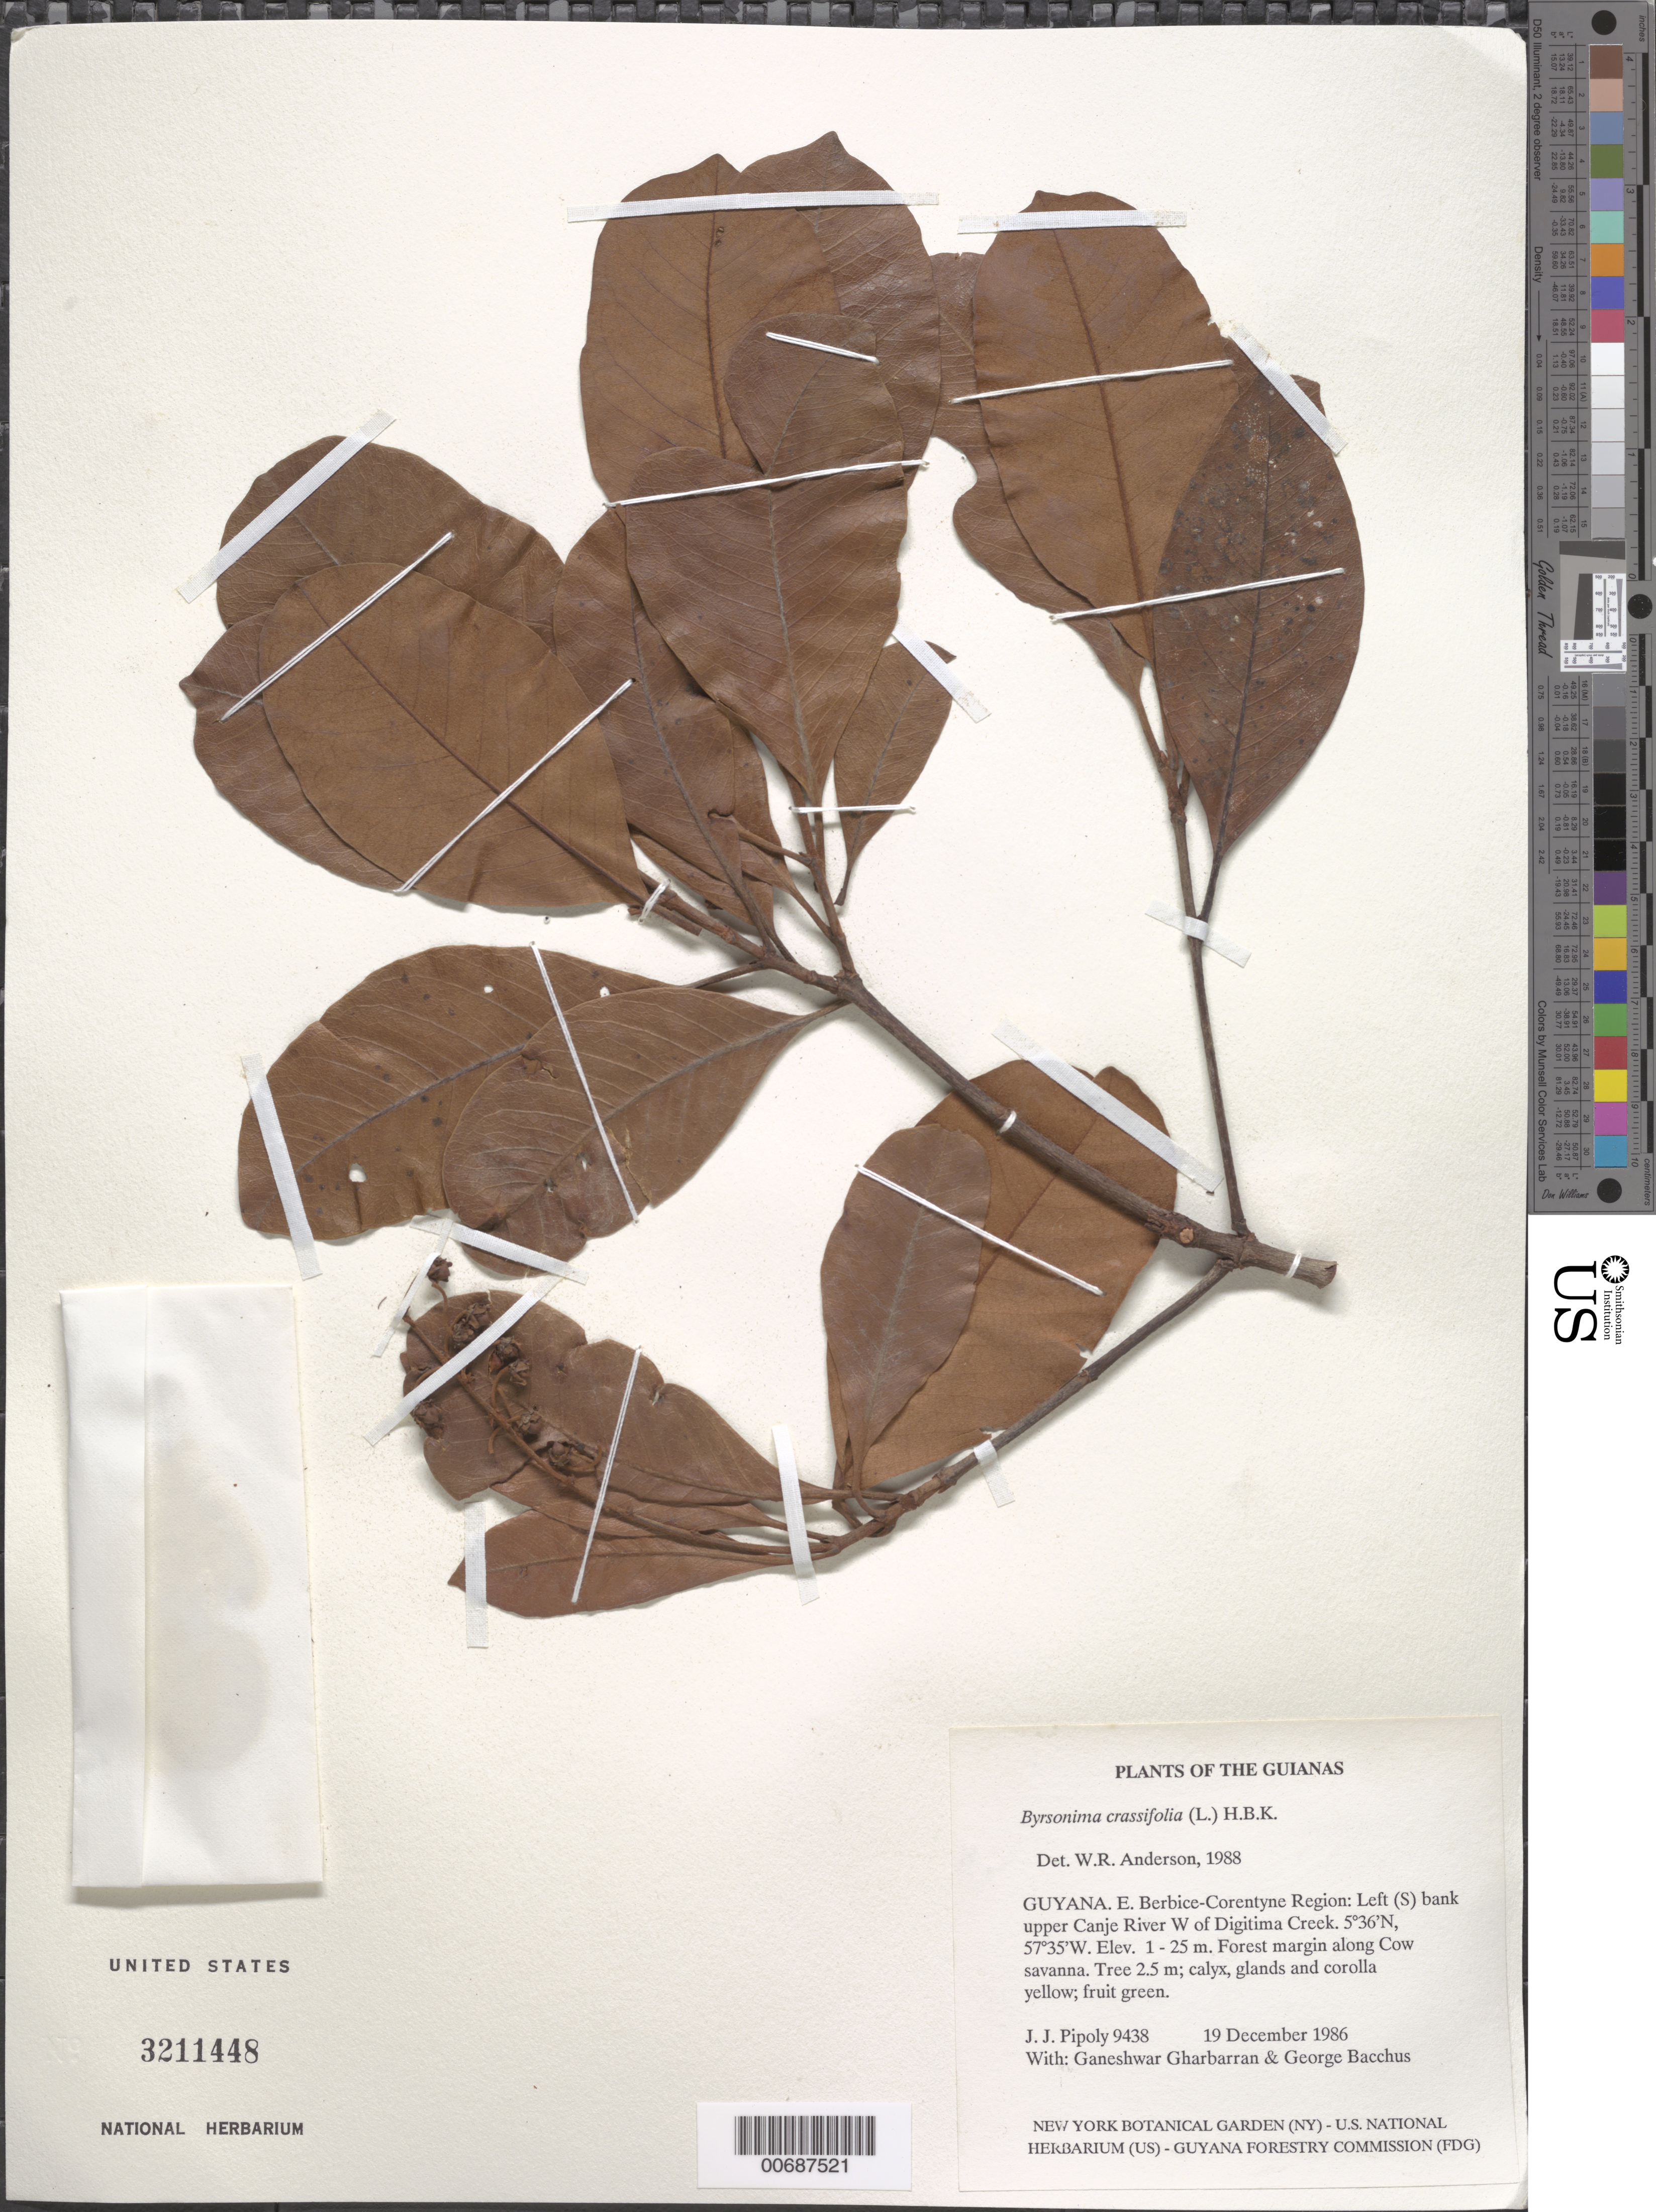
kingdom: Plantae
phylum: Tracheophyta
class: Magnoliopsida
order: Malpighiales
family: Malpighiaceae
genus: Byrsonima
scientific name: Byrsonima crassifolia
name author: (L.) Kunth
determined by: Anderson, W. R., (MICH), University of Michigan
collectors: J. J. Pipoly, G. Gharbarran & G. Bacchus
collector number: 9438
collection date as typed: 19 December 1986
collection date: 1986-12-19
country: Guyana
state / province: E. Berbice-Corentyne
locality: Left (S) bank upper Canje River W of Digitima Creek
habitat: Forest margin along Cow savanna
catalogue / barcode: US 3211448